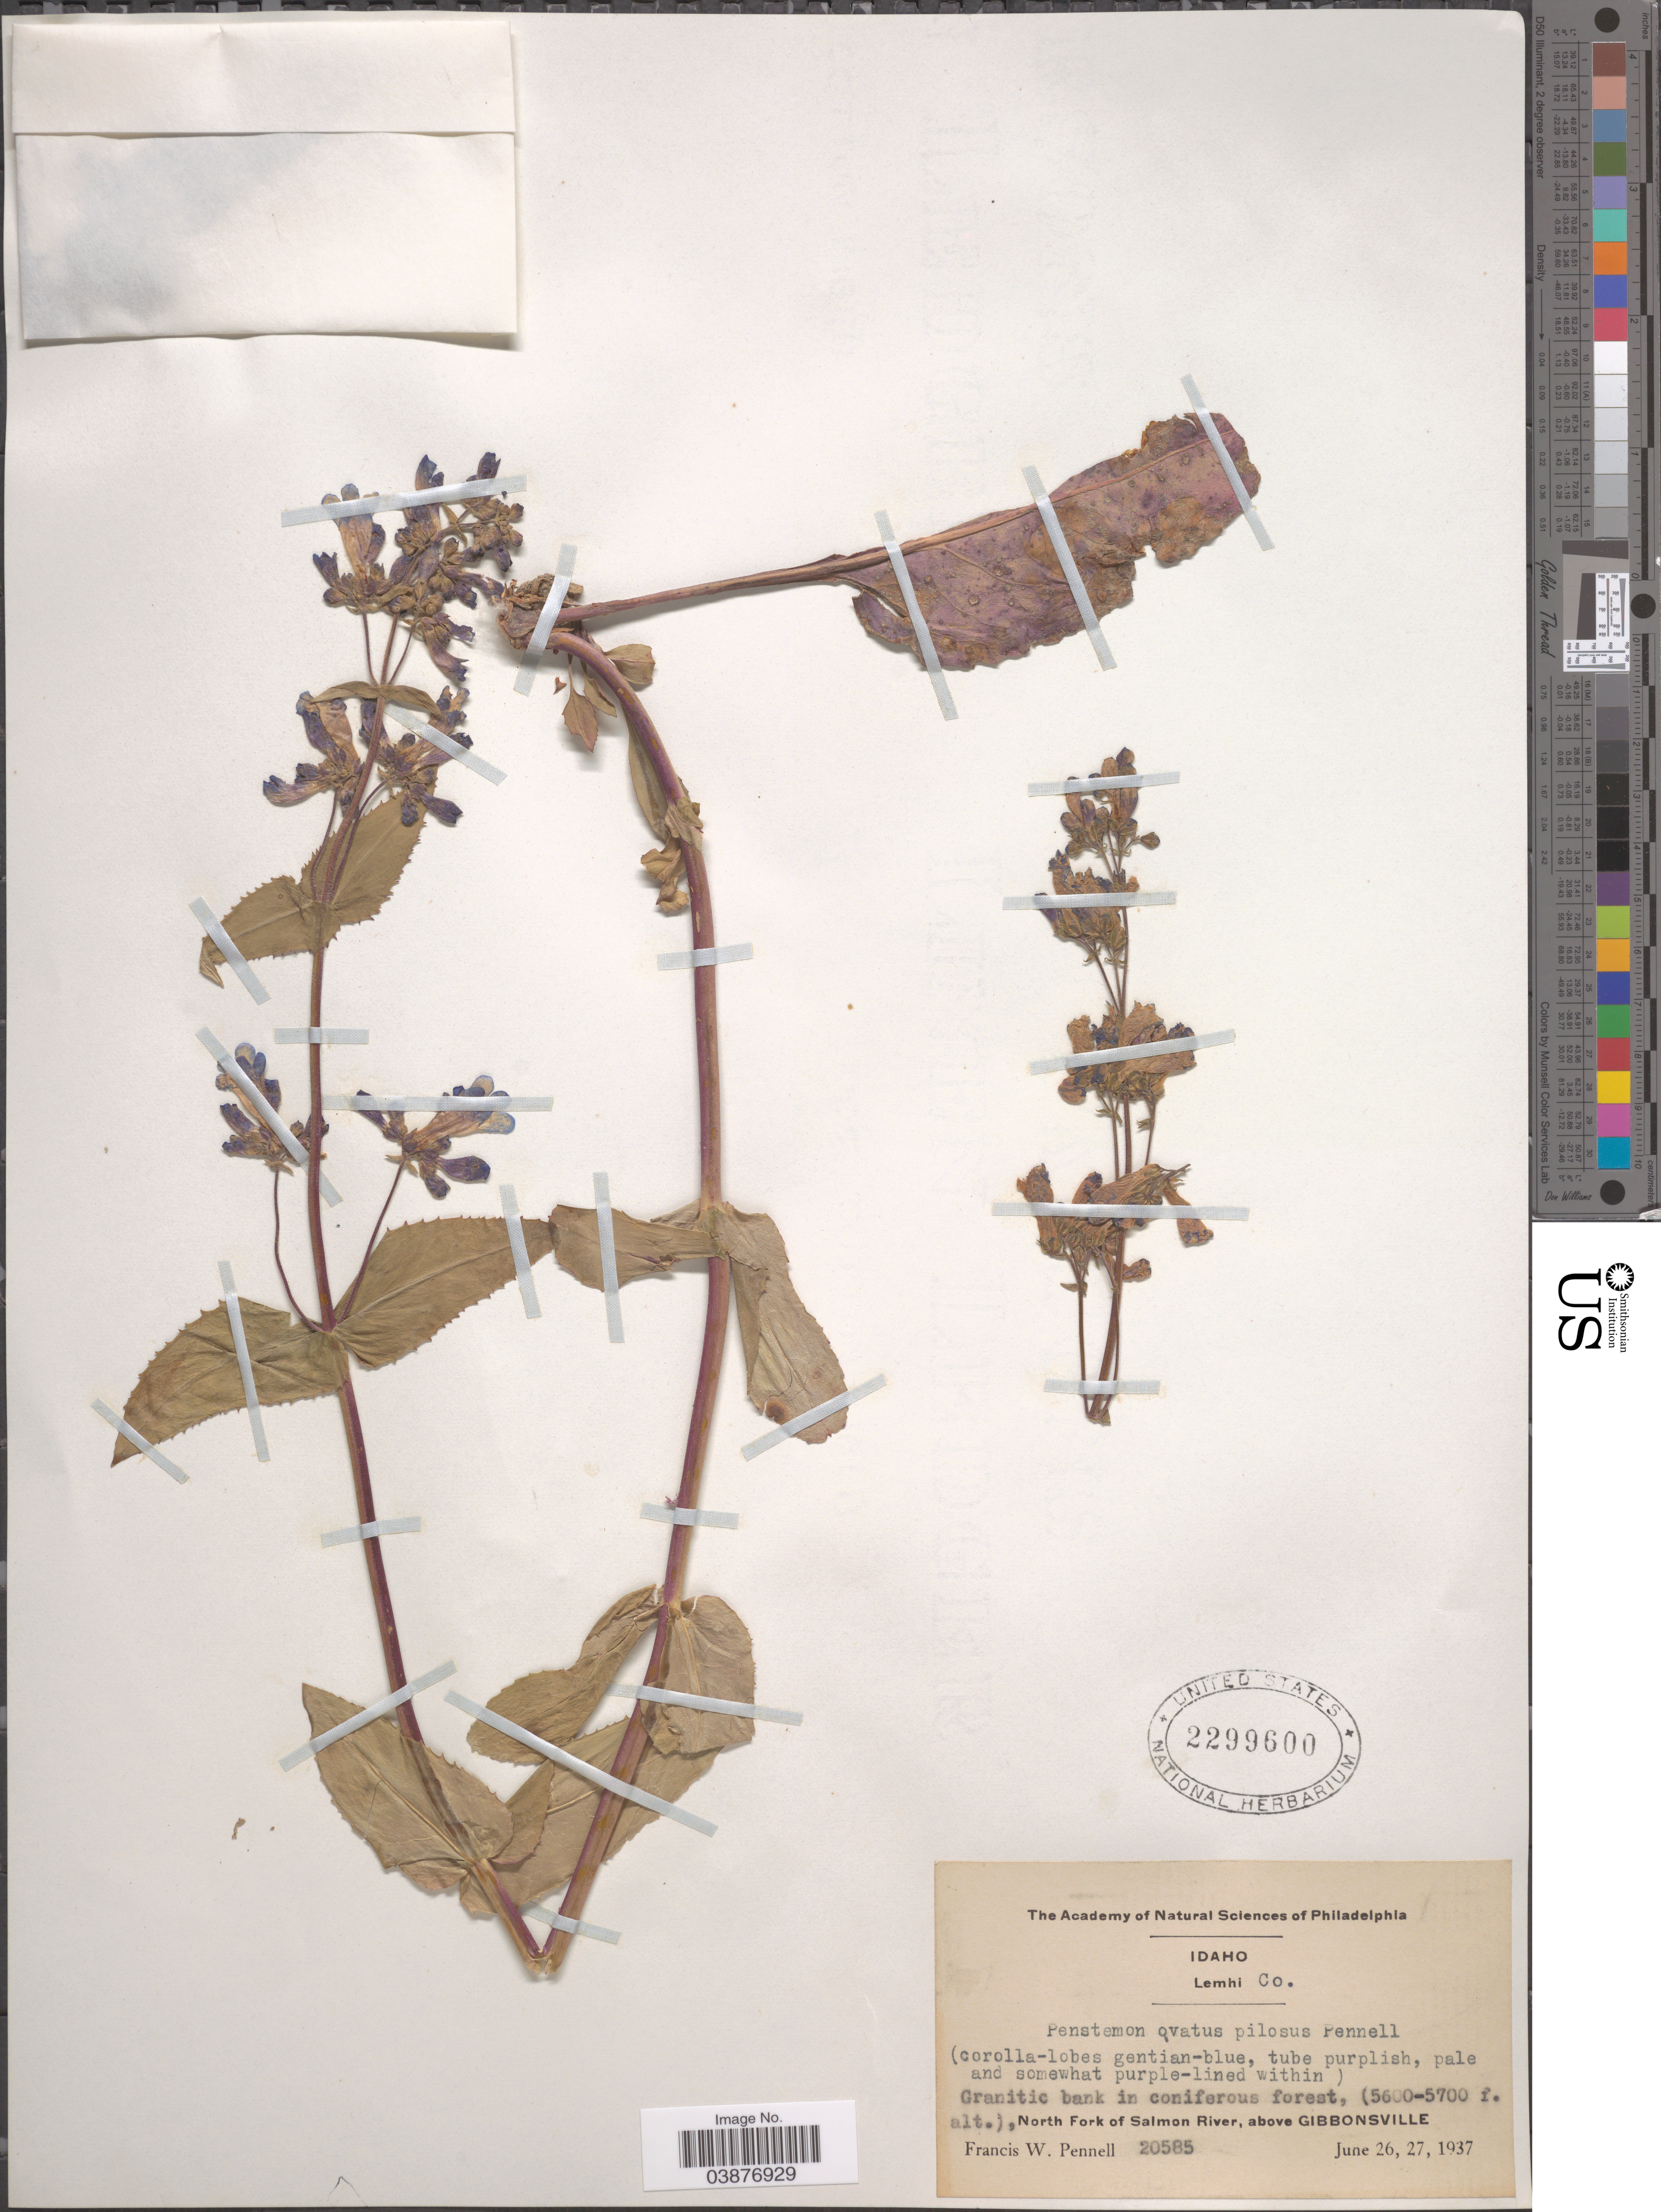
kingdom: Plantae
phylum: Tracheophyta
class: Magnoliopsida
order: Lamiales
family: Plantaginaceae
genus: Penstemon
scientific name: Penstemon ovatus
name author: Douglas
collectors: F. W. Pennell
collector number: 20585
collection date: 1937-06-26/1937-06-27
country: United States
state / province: Idaho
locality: Lemhi Co. North Fork of Salmon River, above Gibbonsville.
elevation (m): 1707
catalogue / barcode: US 2299600